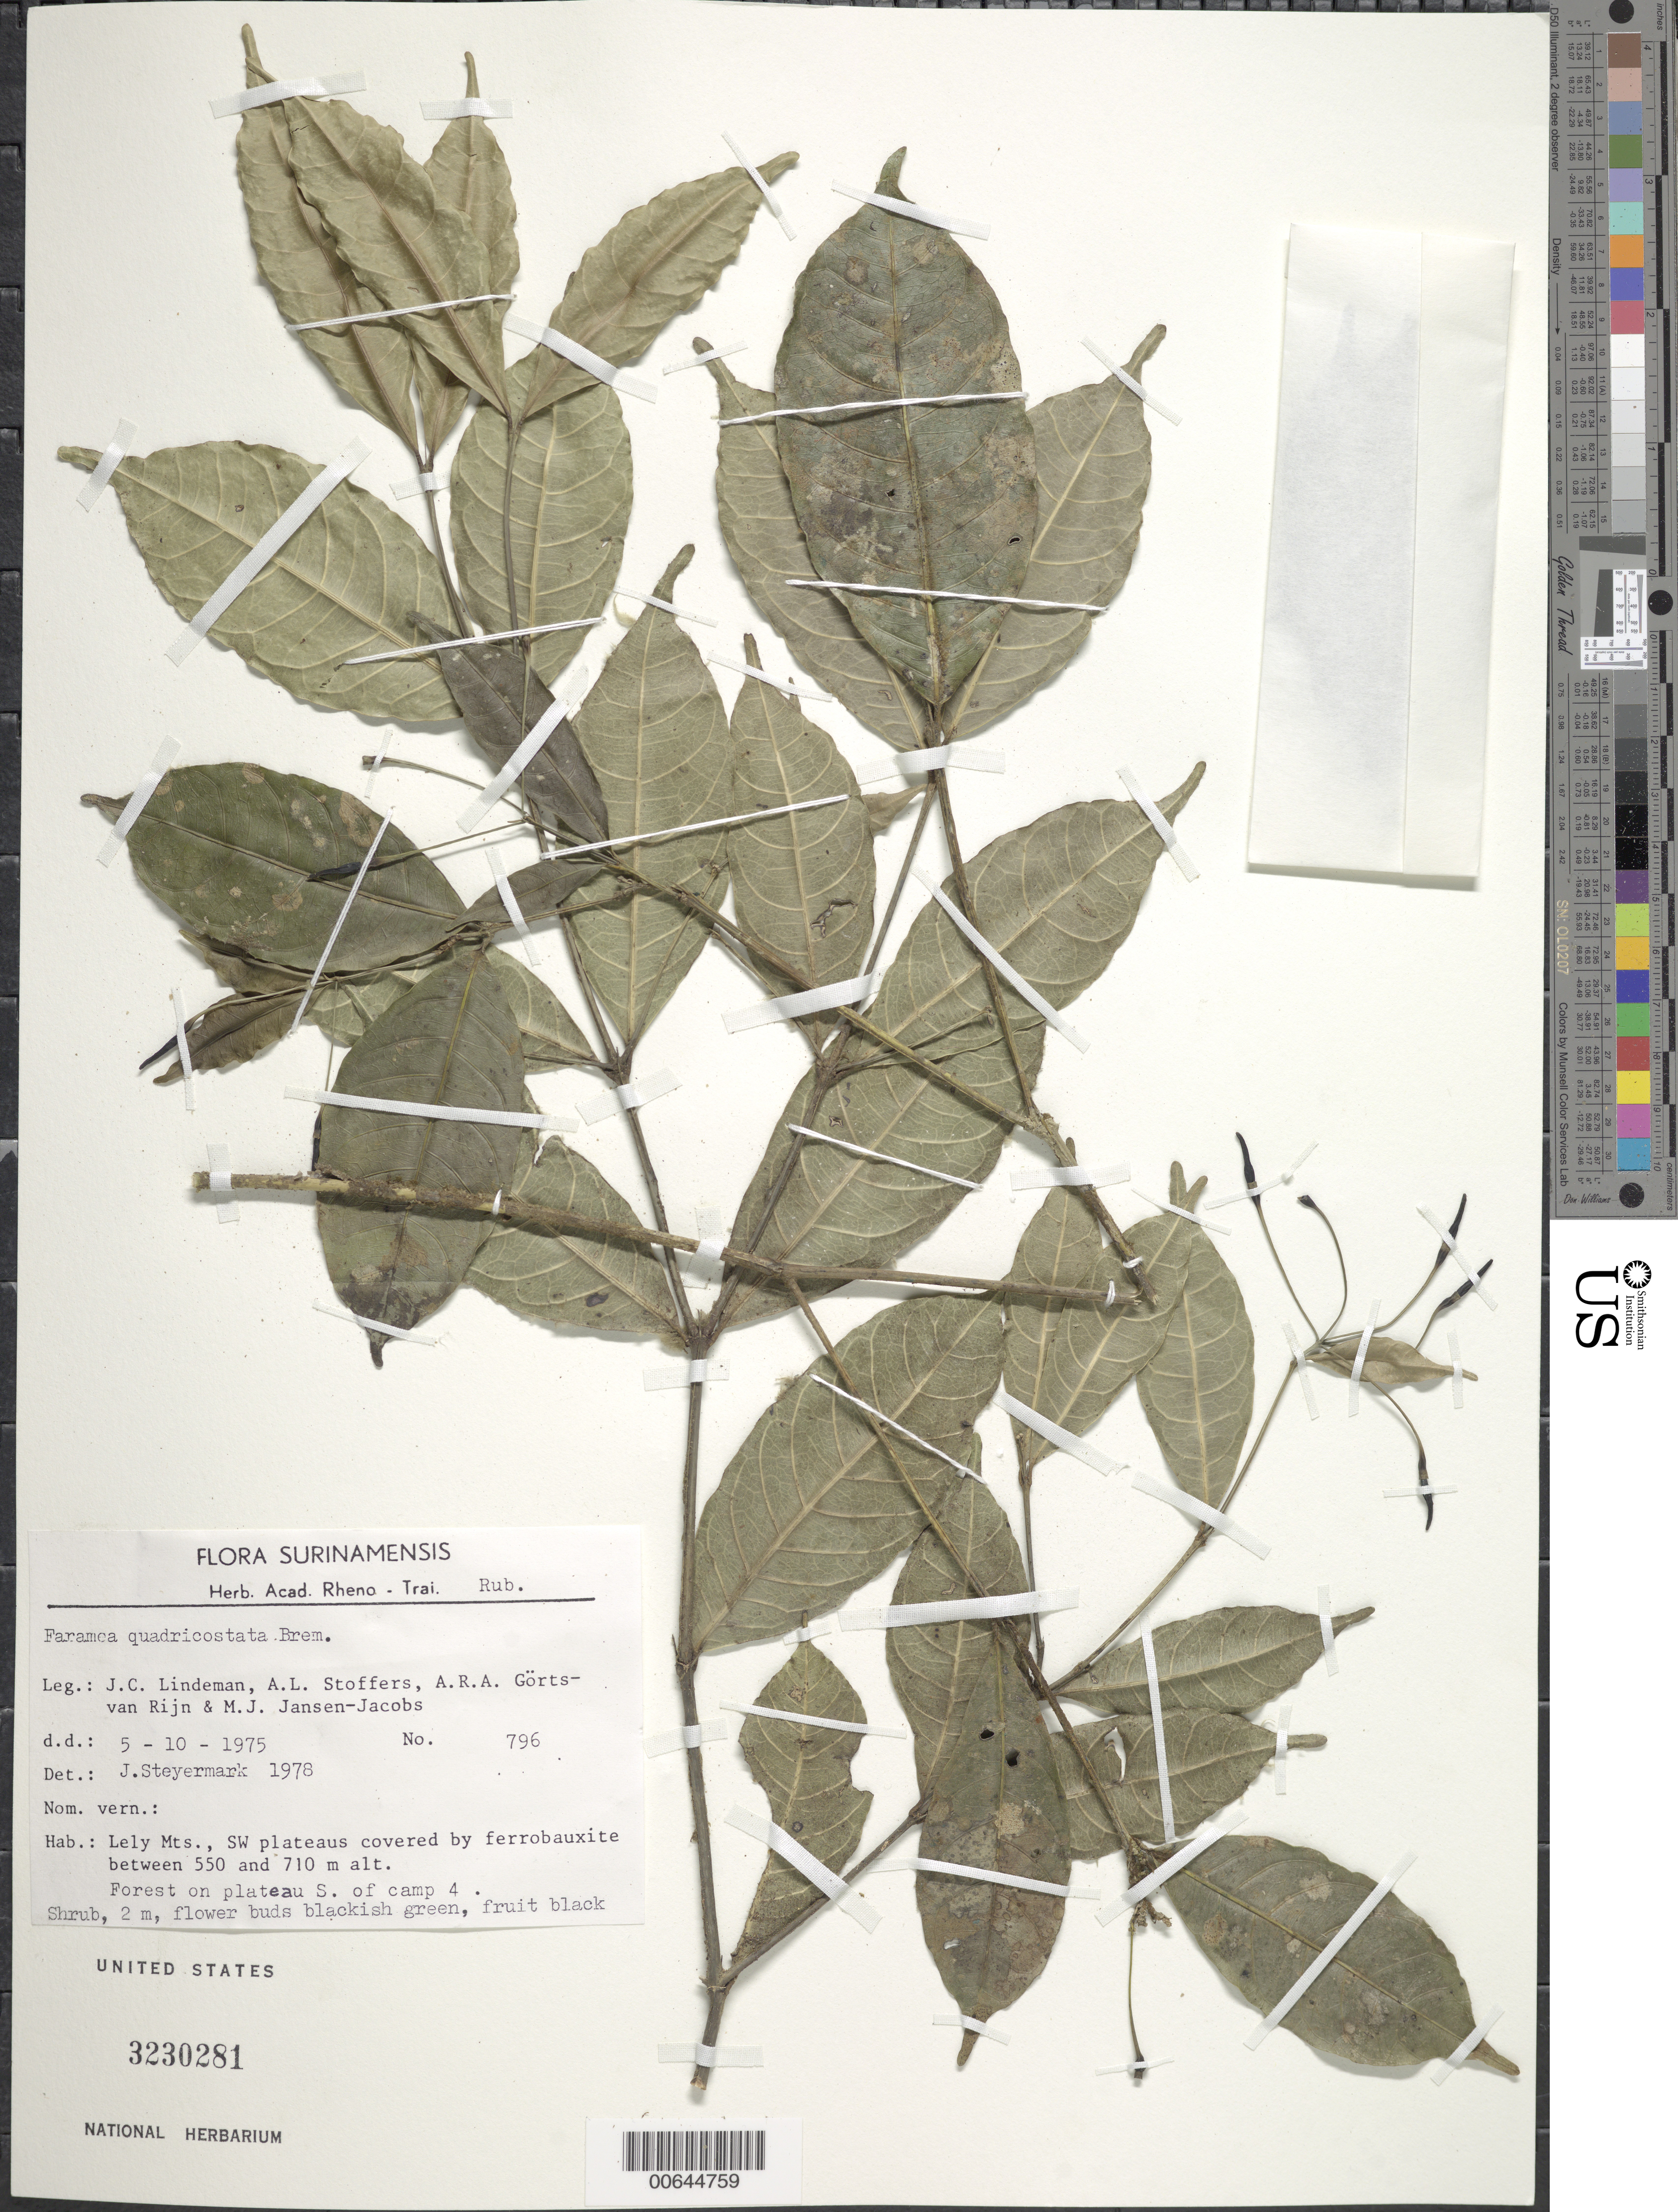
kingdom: Plantae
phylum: Tracheophyta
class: Magnoliopsida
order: Gentianales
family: Rubiaceae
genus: Faramea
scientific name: Faramea quadricostata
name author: Bremek.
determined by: Steyermark, Julian A., (VEN)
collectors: J. C. Lindeman, A. Stoffers, A. .R. A. Görts-van Rijn & M. J. Jansen-Jacobs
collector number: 75 796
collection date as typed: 5-Oct-75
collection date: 1975-10-05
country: Suriname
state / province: Marowijne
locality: Lely Mts., SW plateaus, plateau S of camp 4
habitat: Plateau covered by ferrobauxite; forest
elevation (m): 550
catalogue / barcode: US 3230281